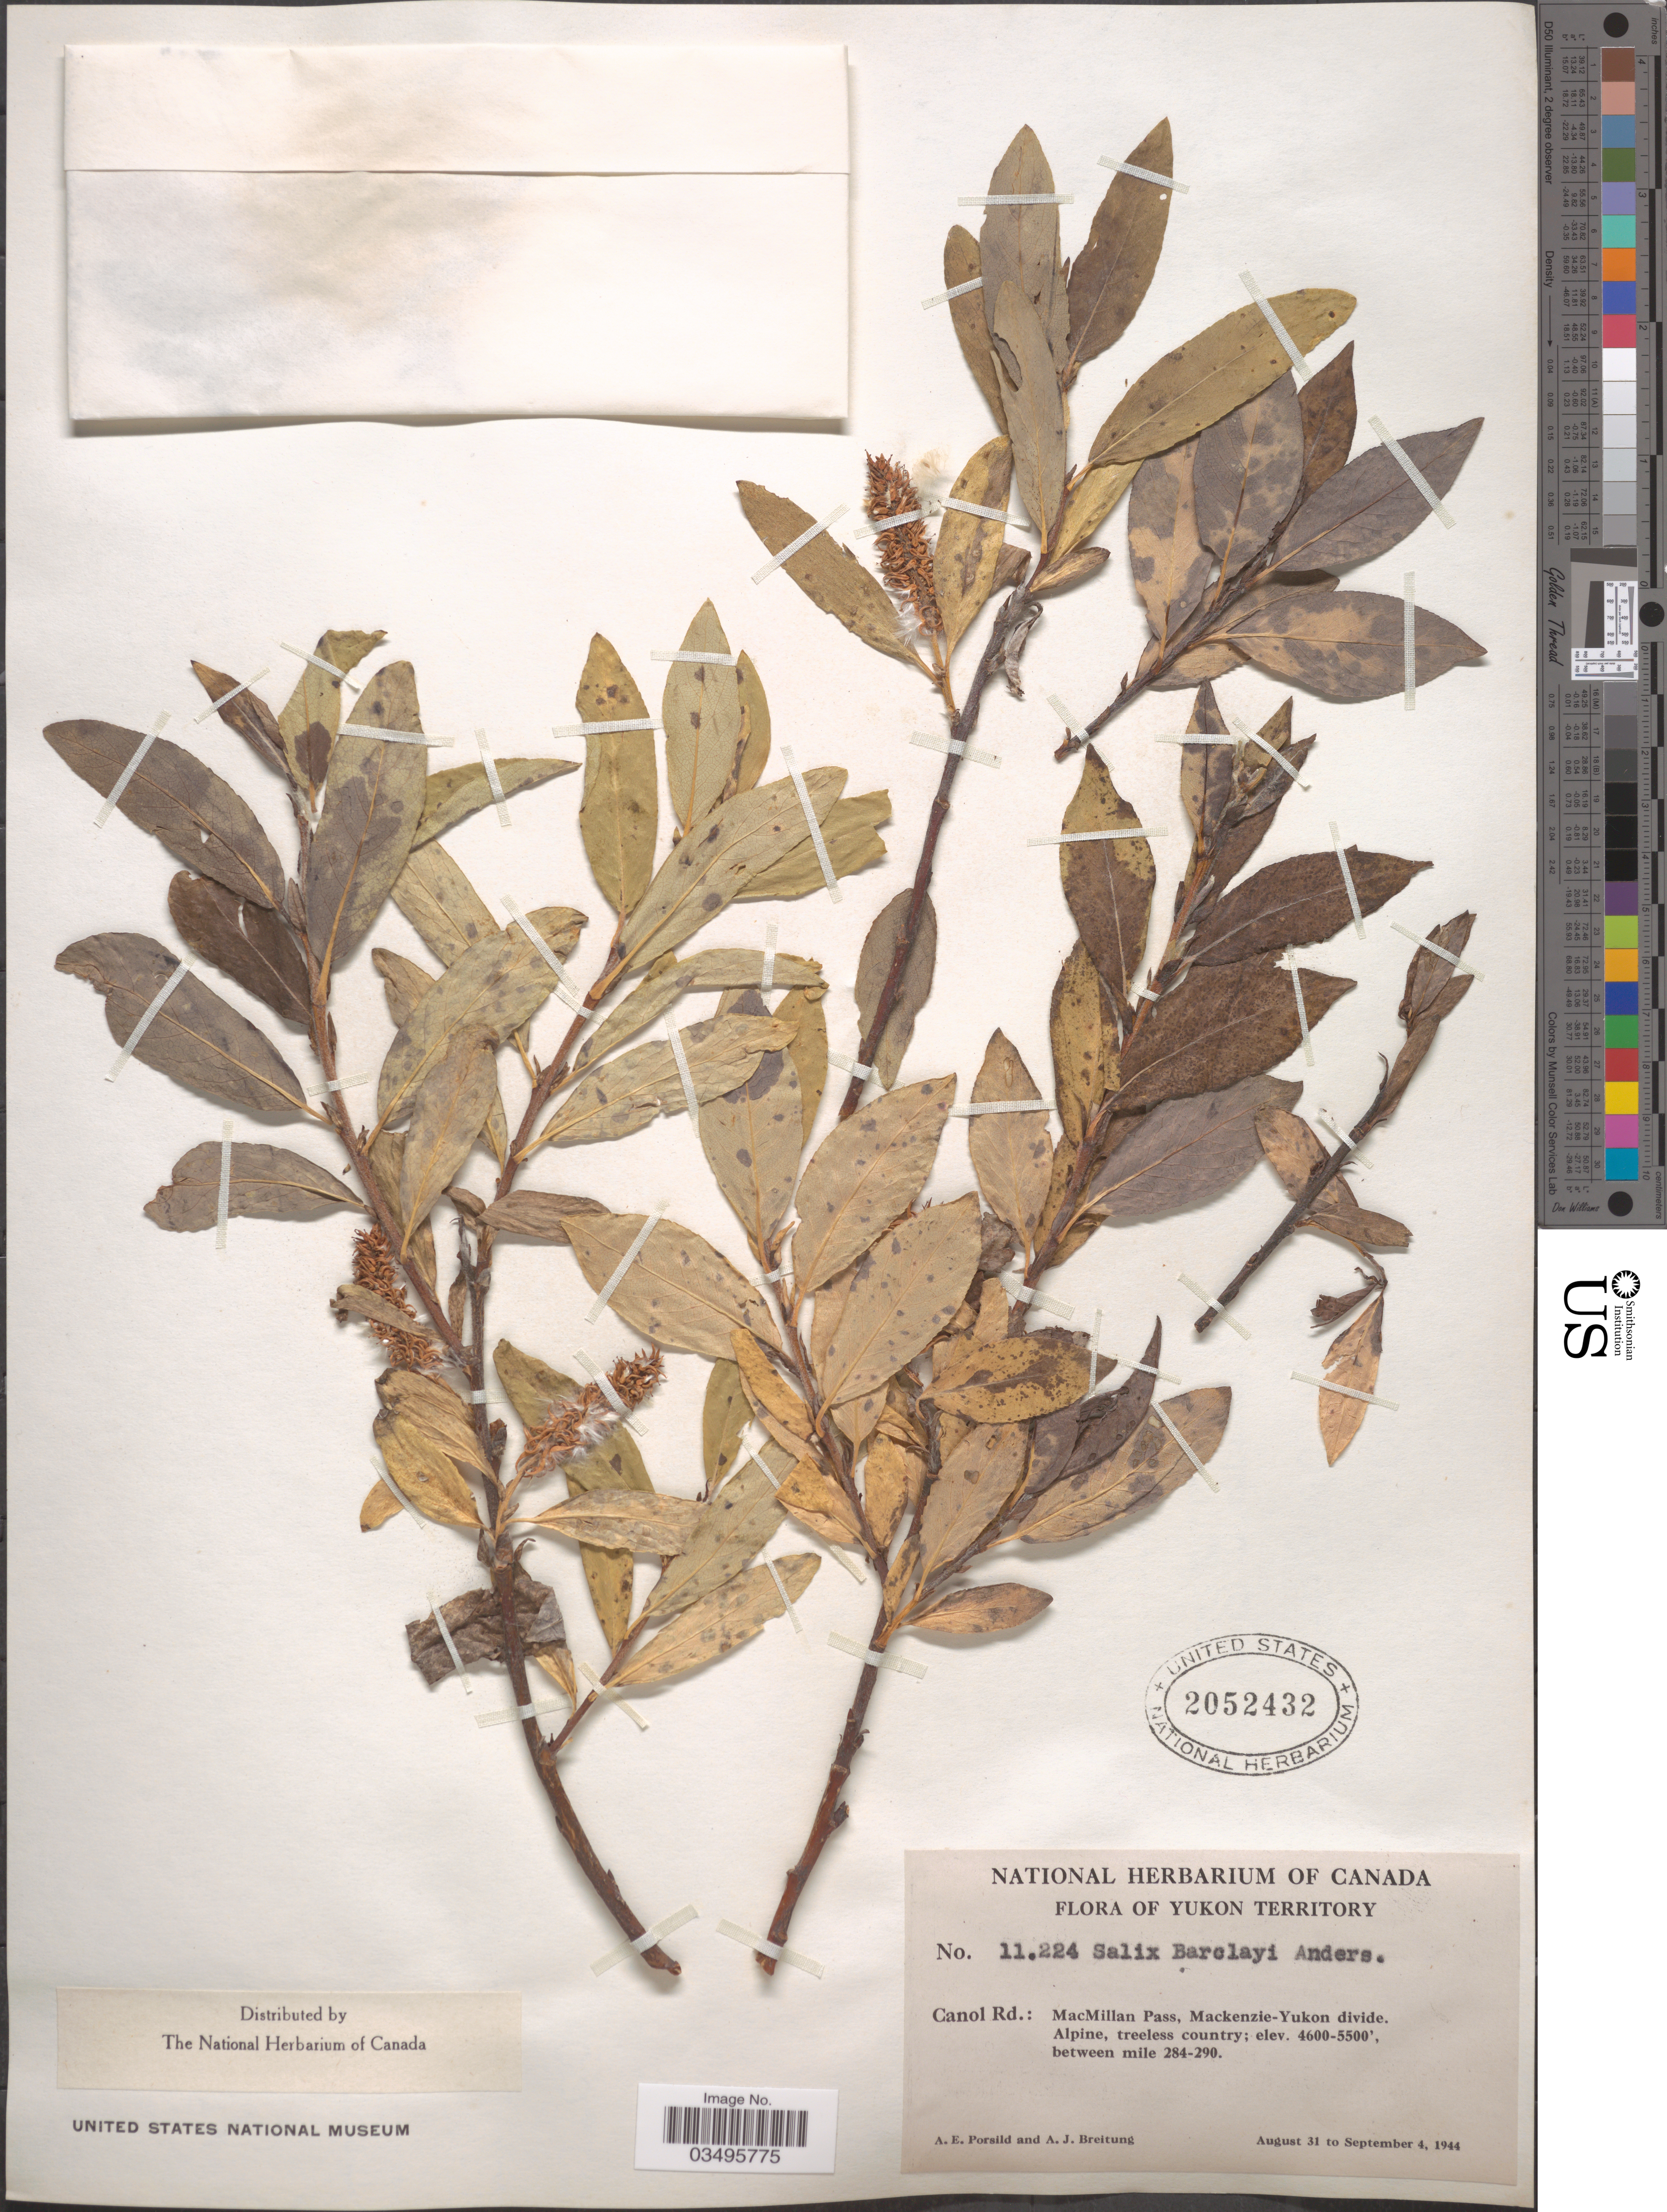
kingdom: Plantae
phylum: Tracheophyta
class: Magnoliopsida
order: Malpighiales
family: Salicaceae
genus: Salix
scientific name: Salix barclayi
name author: Andersson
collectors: A. E. Porsild & A. Breitung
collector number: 11224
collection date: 1944-08-31/1944-09-04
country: Canada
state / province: Yukon Territory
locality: Canol Rd.: MacMillan Pass, Mackenzie-Yukon divide, Alpine, treeless country. Between mile 284-290.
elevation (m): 1402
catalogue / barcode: US 2052432